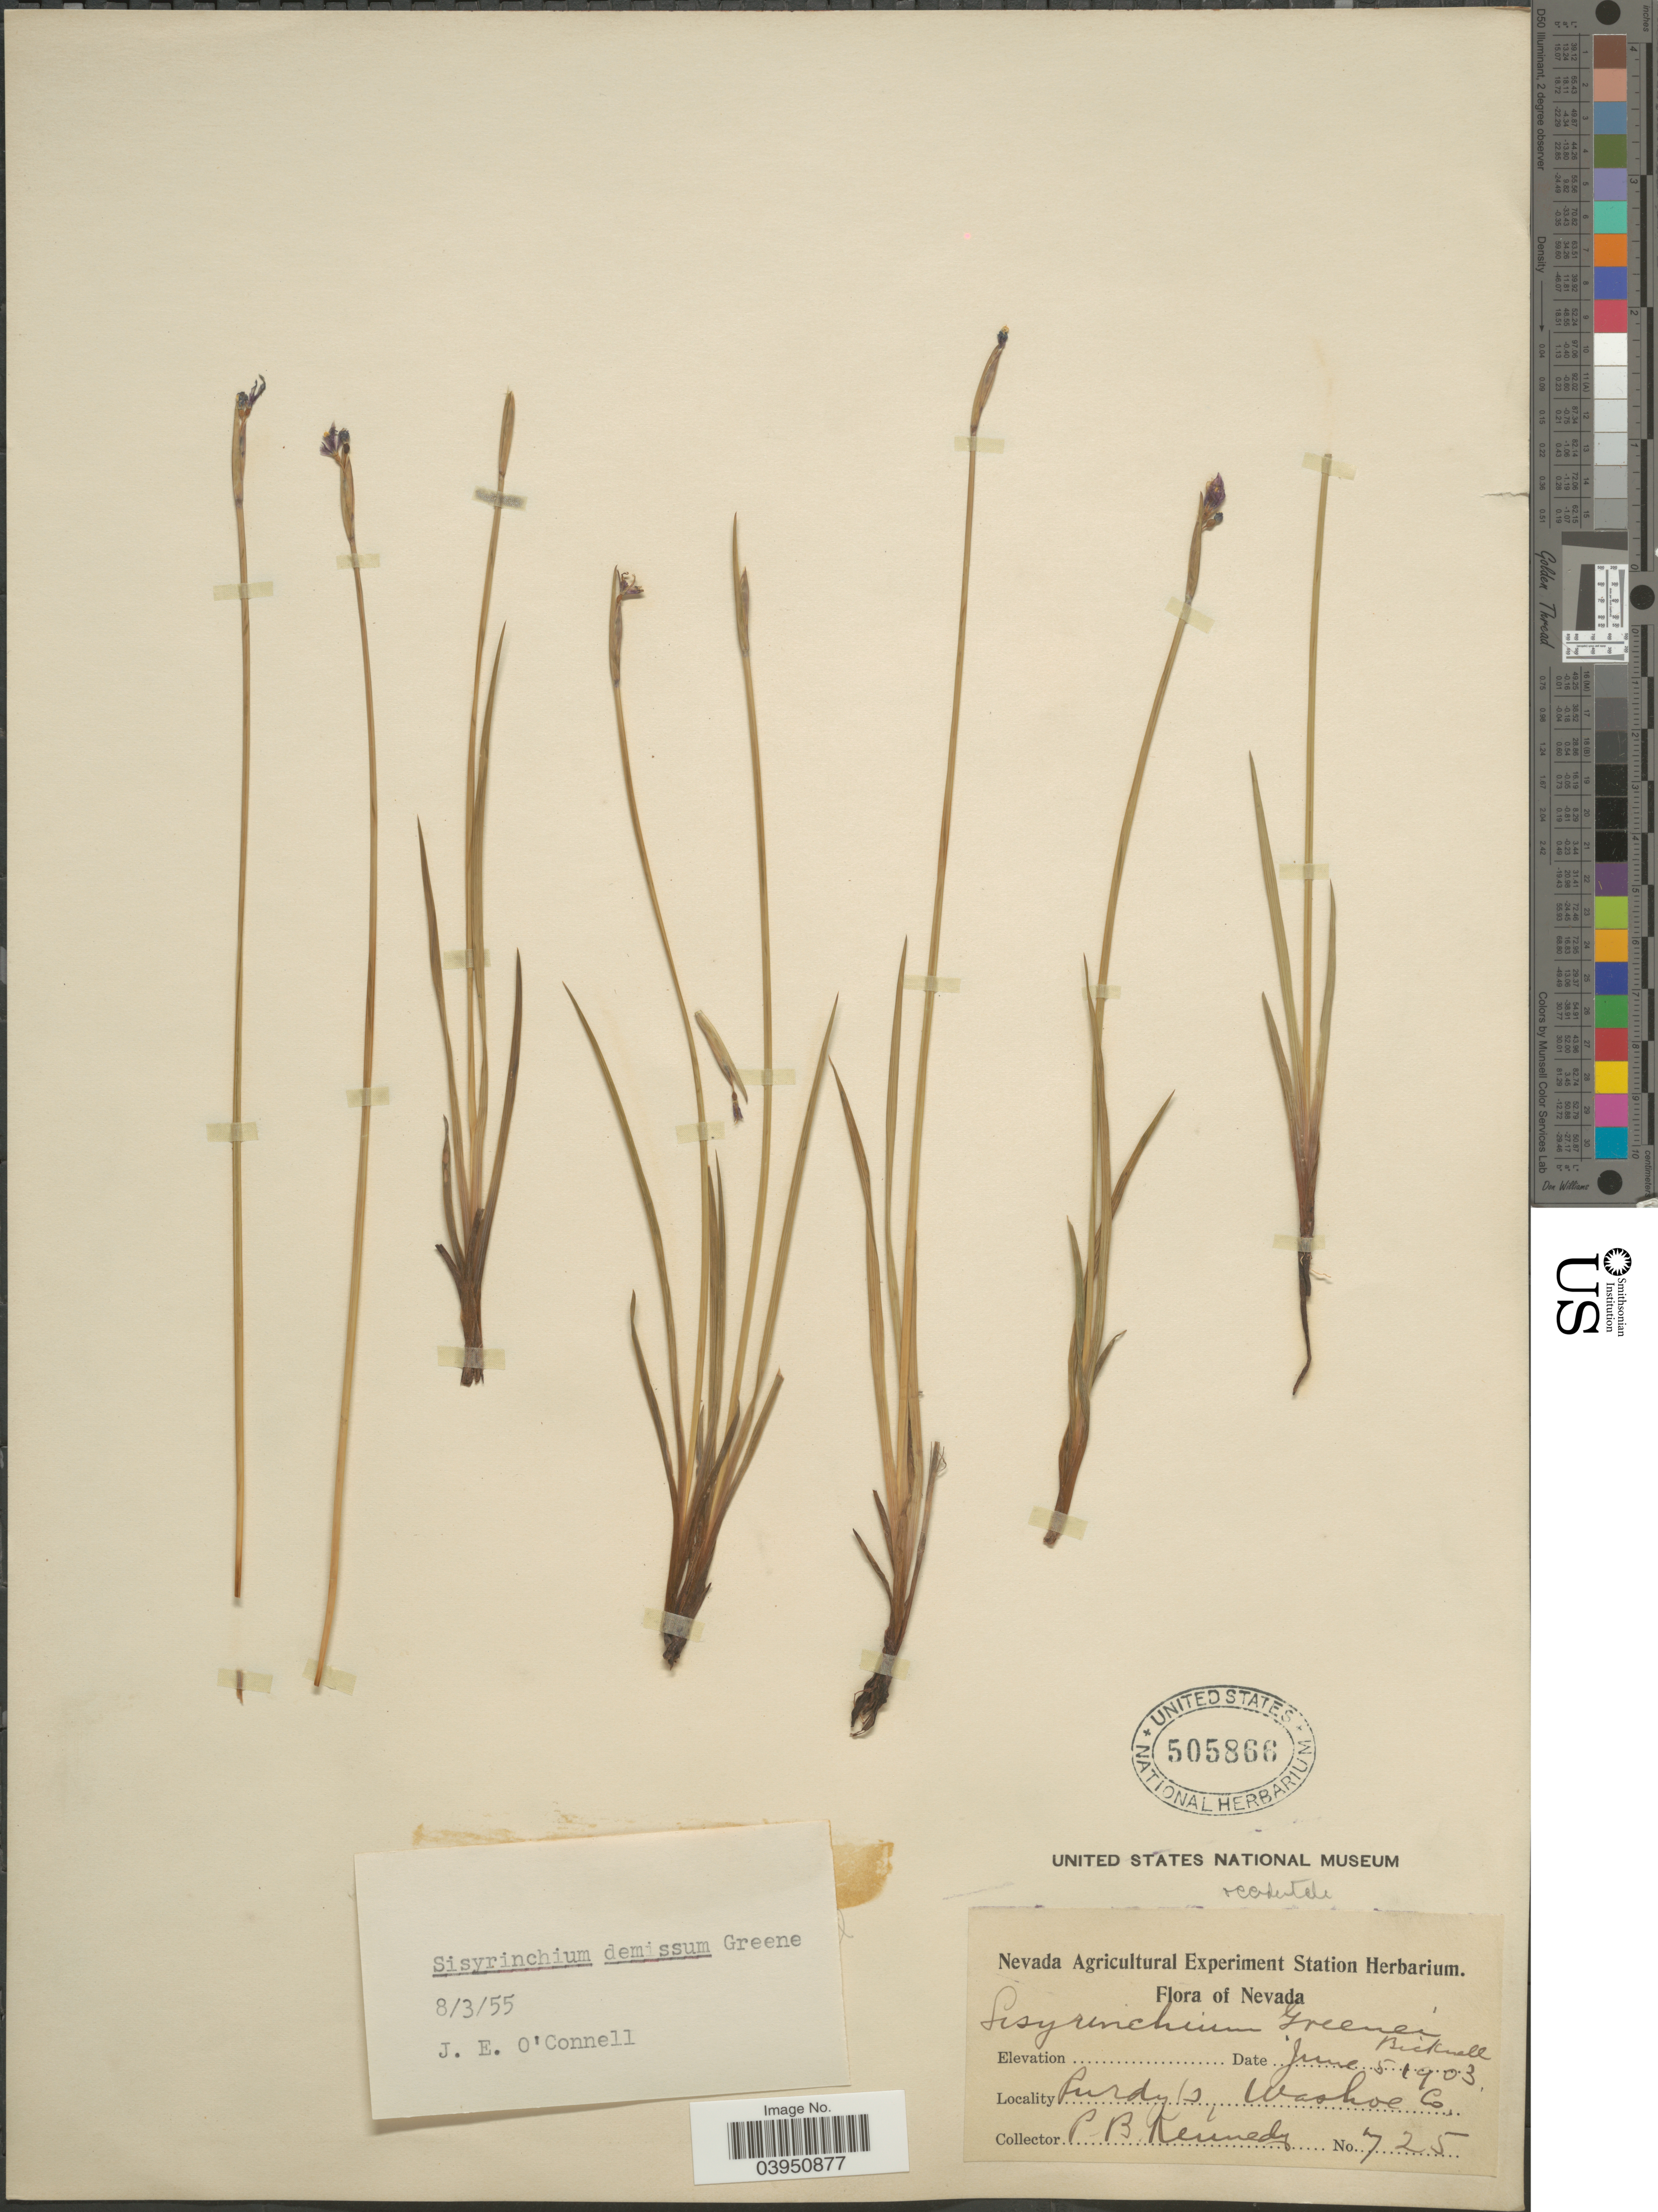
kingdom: Plantae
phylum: Tracheophyta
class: Liliopsida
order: Asparagales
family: Iridaceae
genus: Sisyrinchium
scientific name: Sisyrinchium demissum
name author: Greene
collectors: P. B. Kennedy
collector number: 725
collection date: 1903-06-05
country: United States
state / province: Nevada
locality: Purdy's, Washoe Co.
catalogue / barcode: US 505866